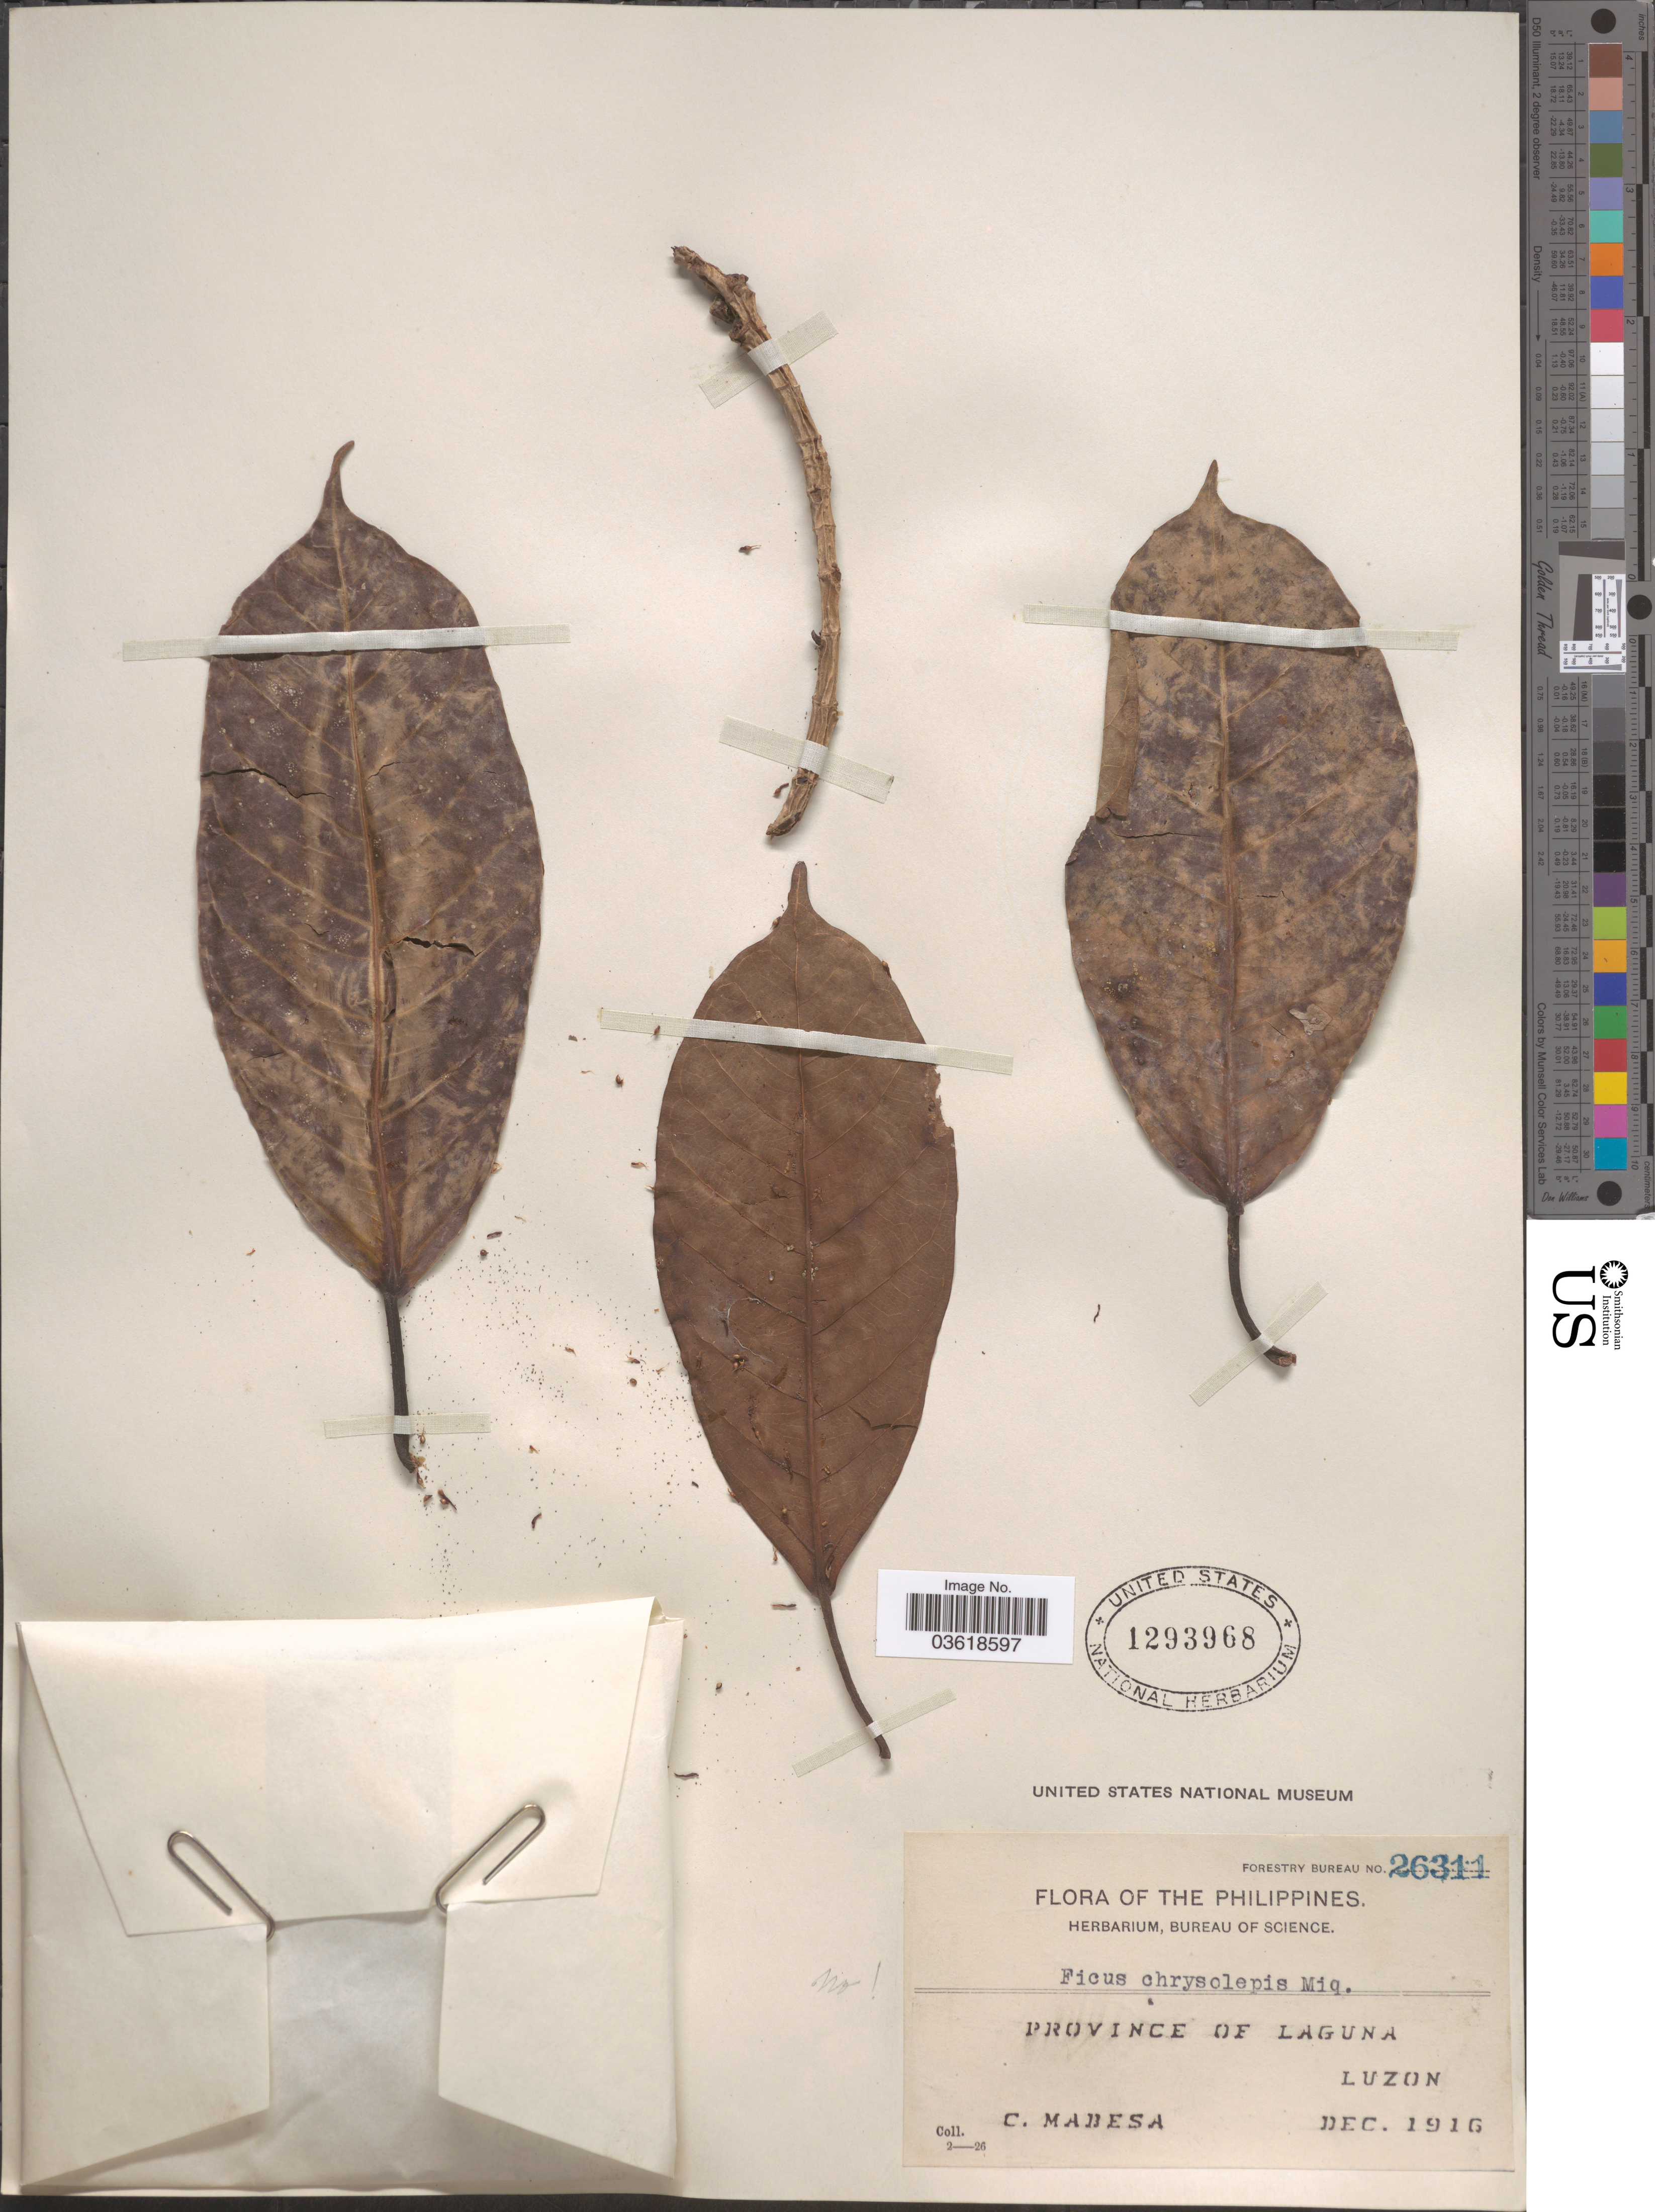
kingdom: Plantae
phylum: Tracheophyta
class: Magnoliopsida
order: Rosales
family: Moraceae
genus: Ficus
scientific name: Ficus chrysolepis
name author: Miq.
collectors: C. Mabesa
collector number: Forestry Bureau 26311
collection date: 1916-12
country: Philippines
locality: Province of Laguna. Luzon.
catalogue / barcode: US 1293968